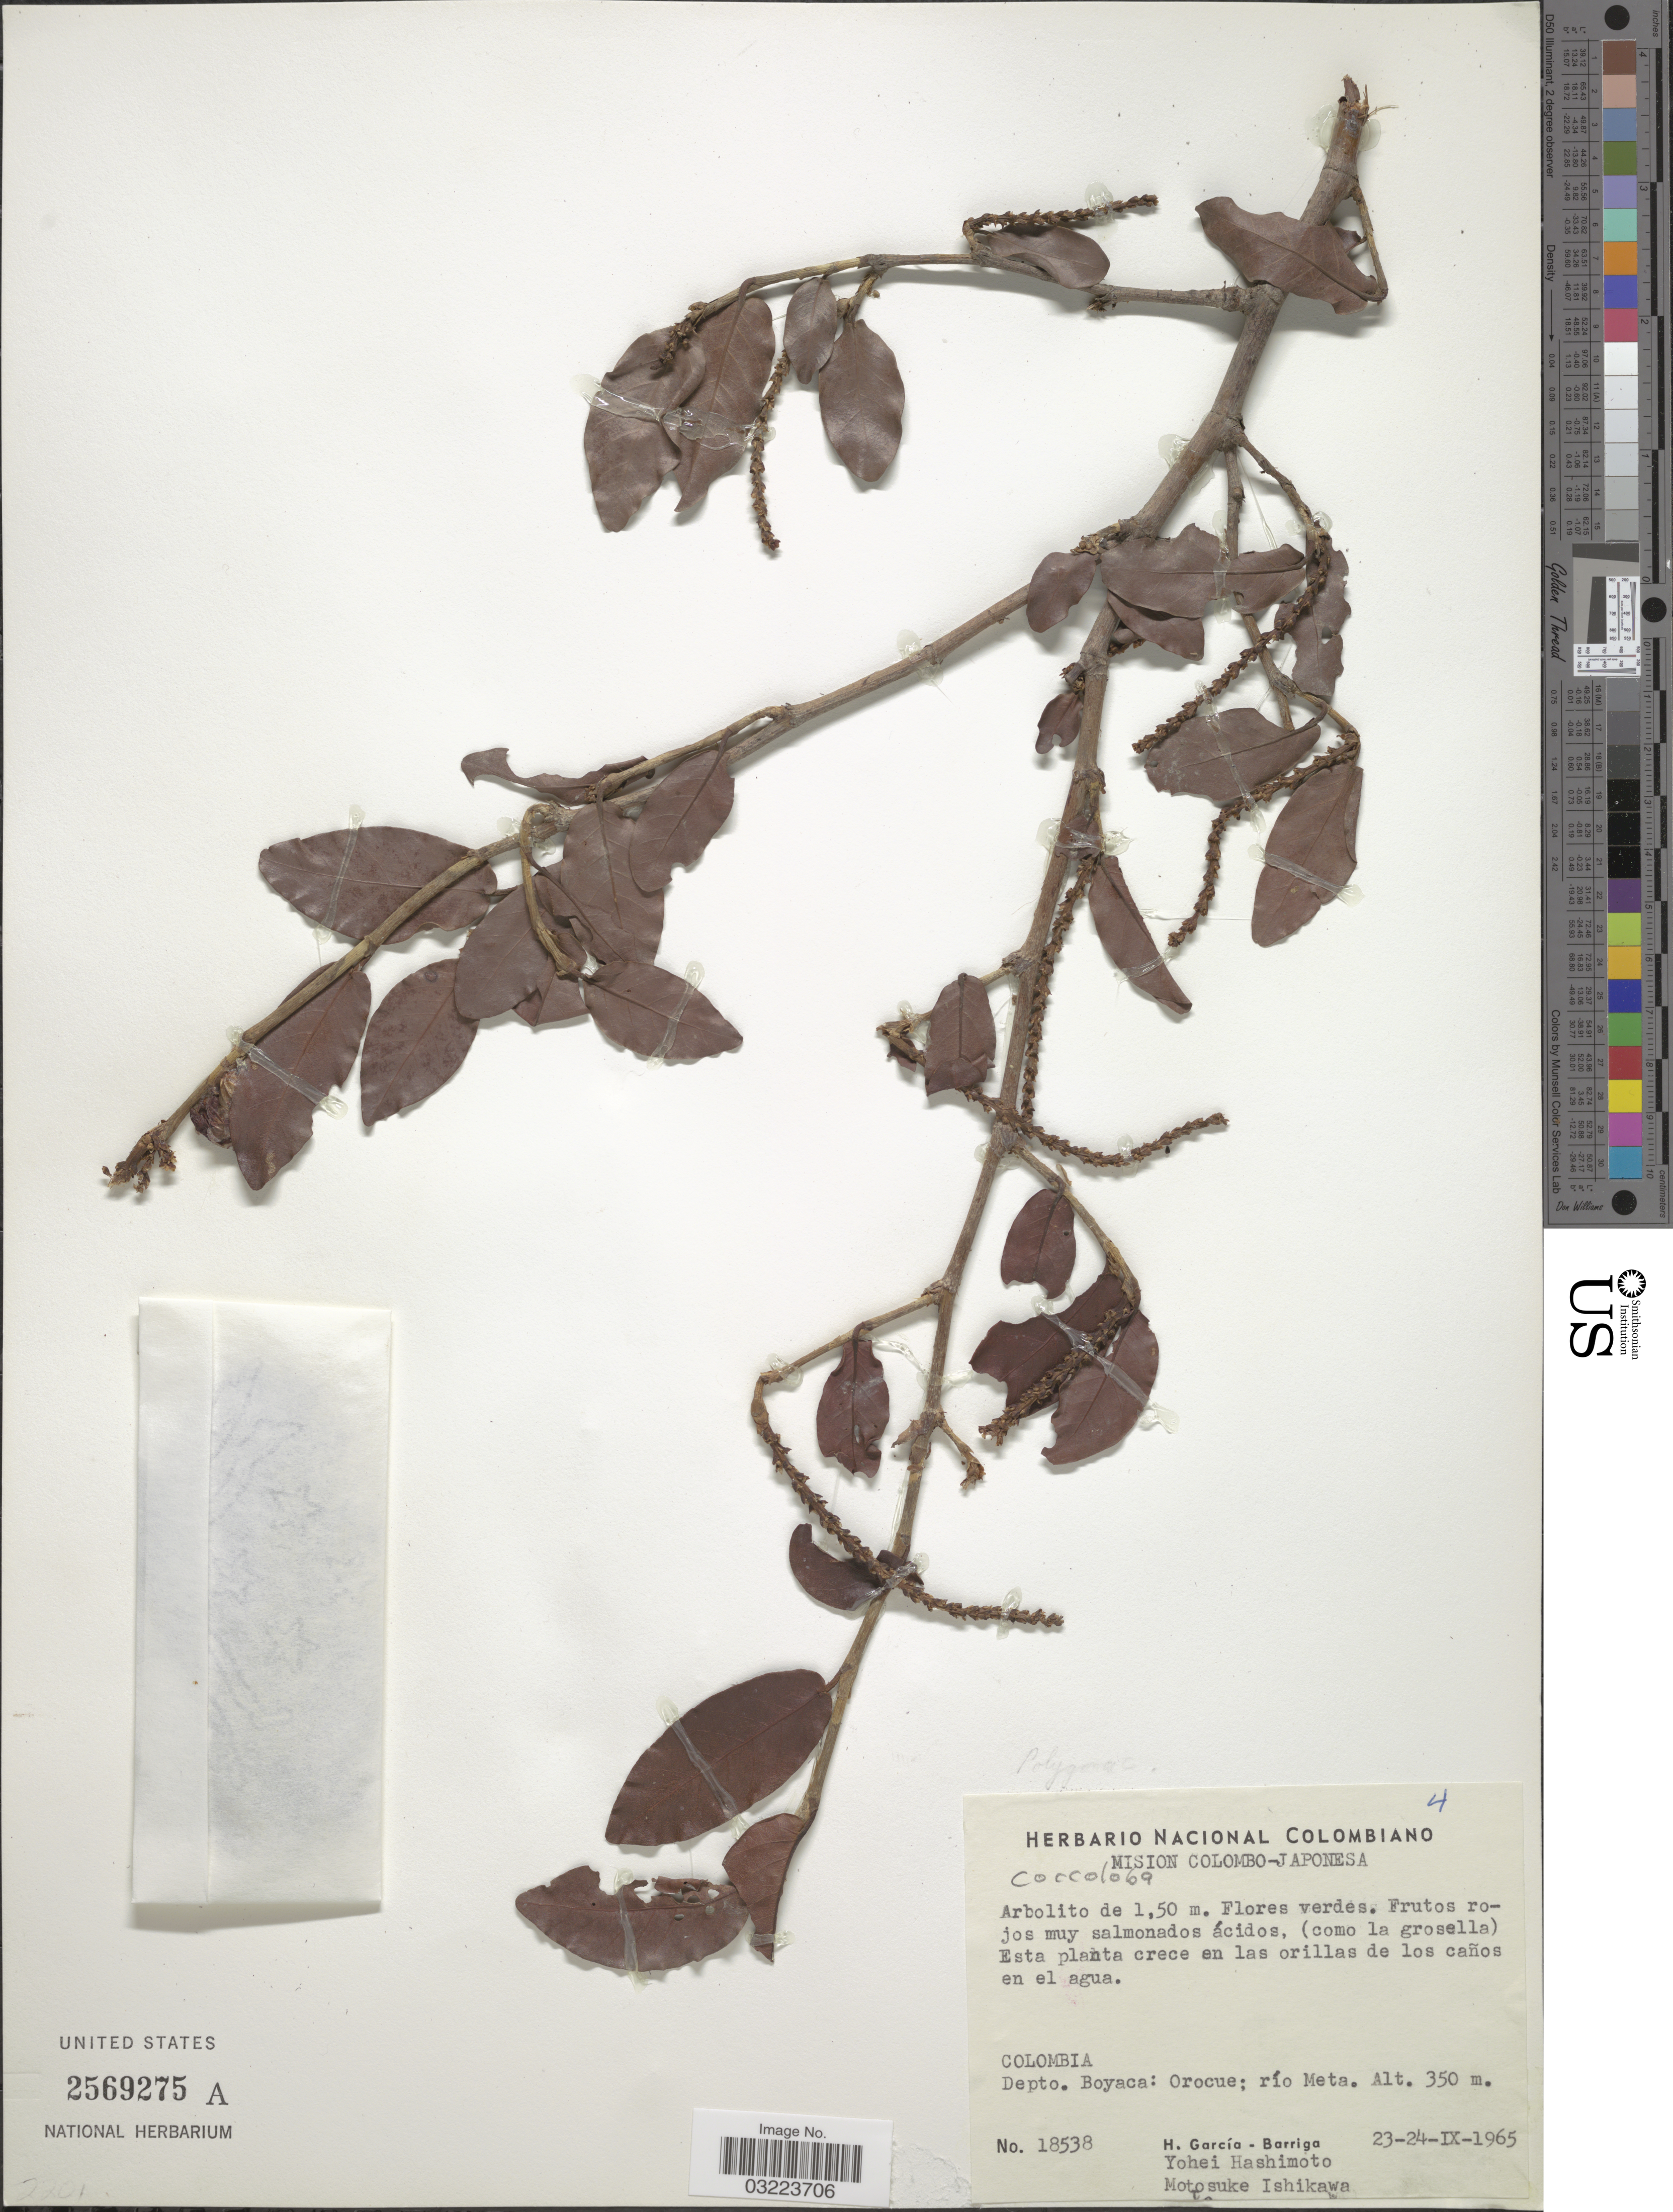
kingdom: Plantae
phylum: Tracheophyta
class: Magnoliopsida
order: Caryophyllales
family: Polygonaceae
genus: Coccoloba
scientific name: Coccoloba sp.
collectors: H. García Barriga, Y. Hashimoto & M. Ishikawa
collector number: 18538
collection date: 1965-09-23/1965-09-24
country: Colombia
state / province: Boyacá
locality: Depto. Boyaca: Orocue; río Meta.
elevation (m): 350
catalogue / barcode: US 2569275A